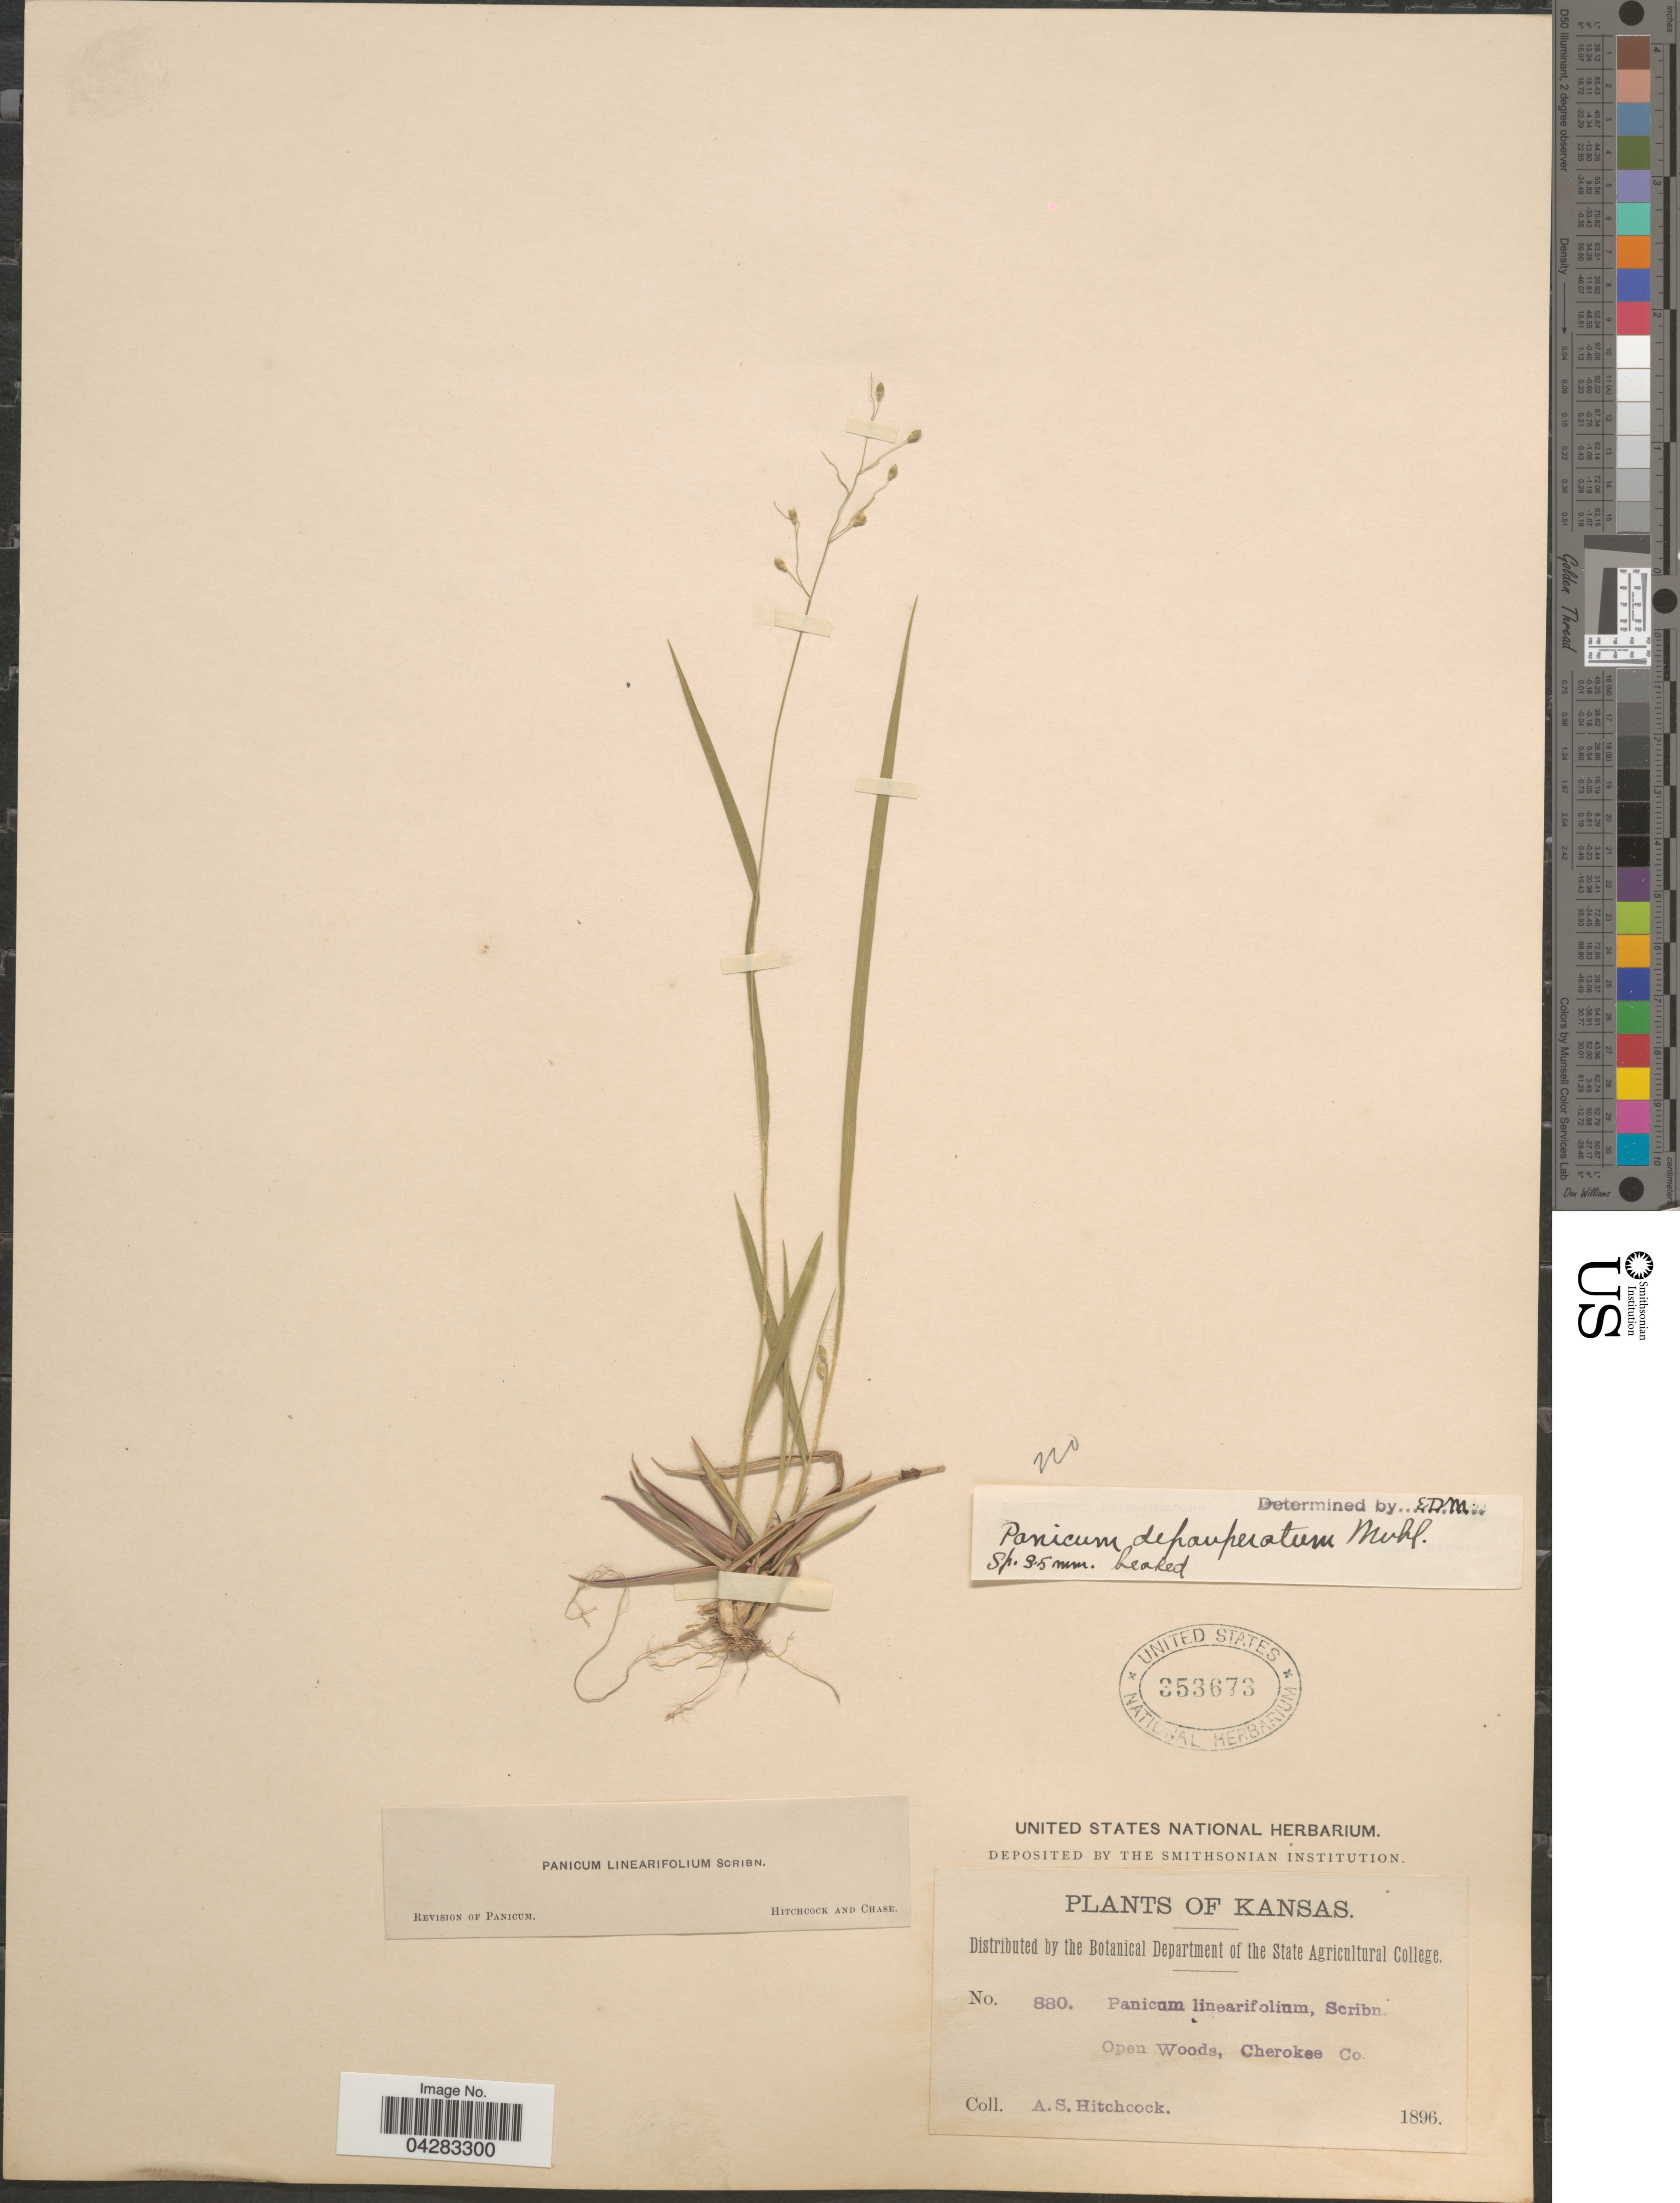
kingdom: Plantae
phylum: Tracheophyta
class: Liliopsida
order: Poales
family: Poaceae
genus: Dichanthelium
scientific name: Dichanthelium linearifolium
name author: (Scribn.) Gould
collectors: A. S. Hitchcock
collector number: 880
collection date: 1896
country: United States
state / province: Kansas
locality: Open Woods, Cherokee Co.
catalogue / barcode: US 353673